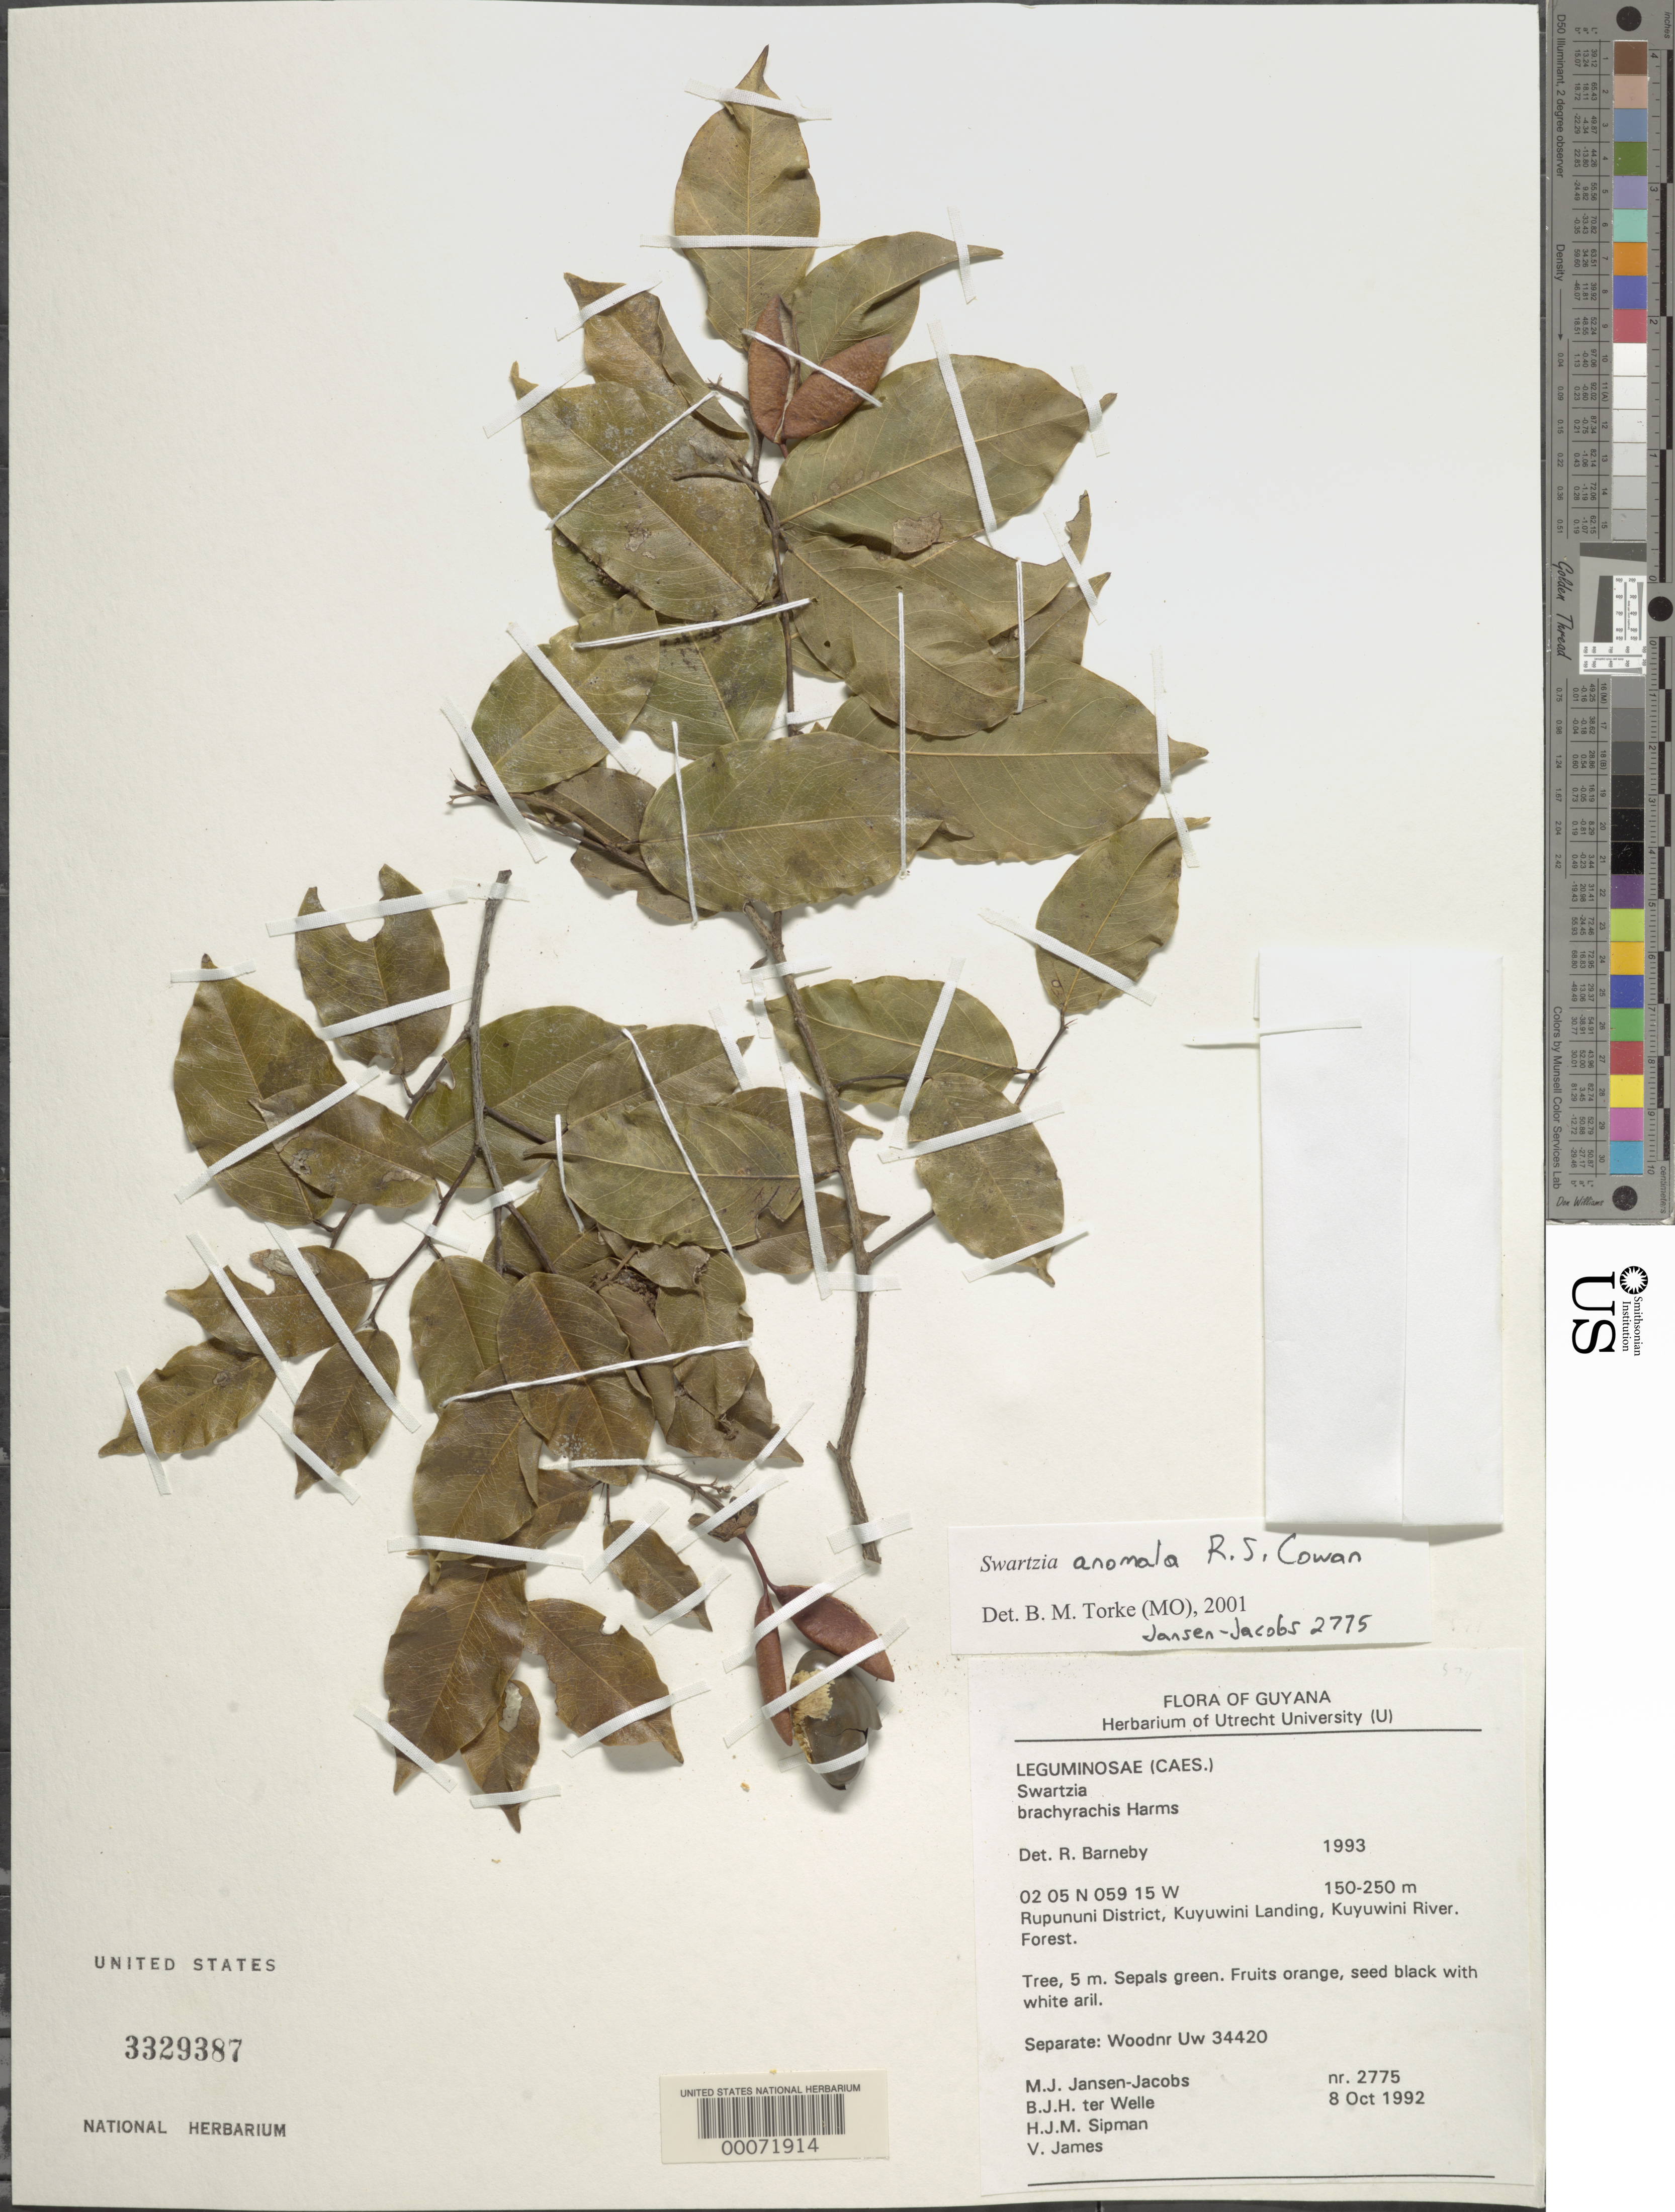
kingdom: Plantae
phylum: Tracheophyta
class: Magnoliopsida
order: Fabales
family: Fabaceae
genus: Swartzia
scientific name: Swartzia anomala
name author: R.S. Cowan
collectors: M. J. Jansen-Jacobs, B. Welle, H. J. M. Sipman & V. James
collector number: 2775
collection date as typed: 08 Oct 1992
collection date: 1992-10-08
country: Guyana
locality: Rupununi dist., kyuwini landing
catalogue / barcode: US 3329387